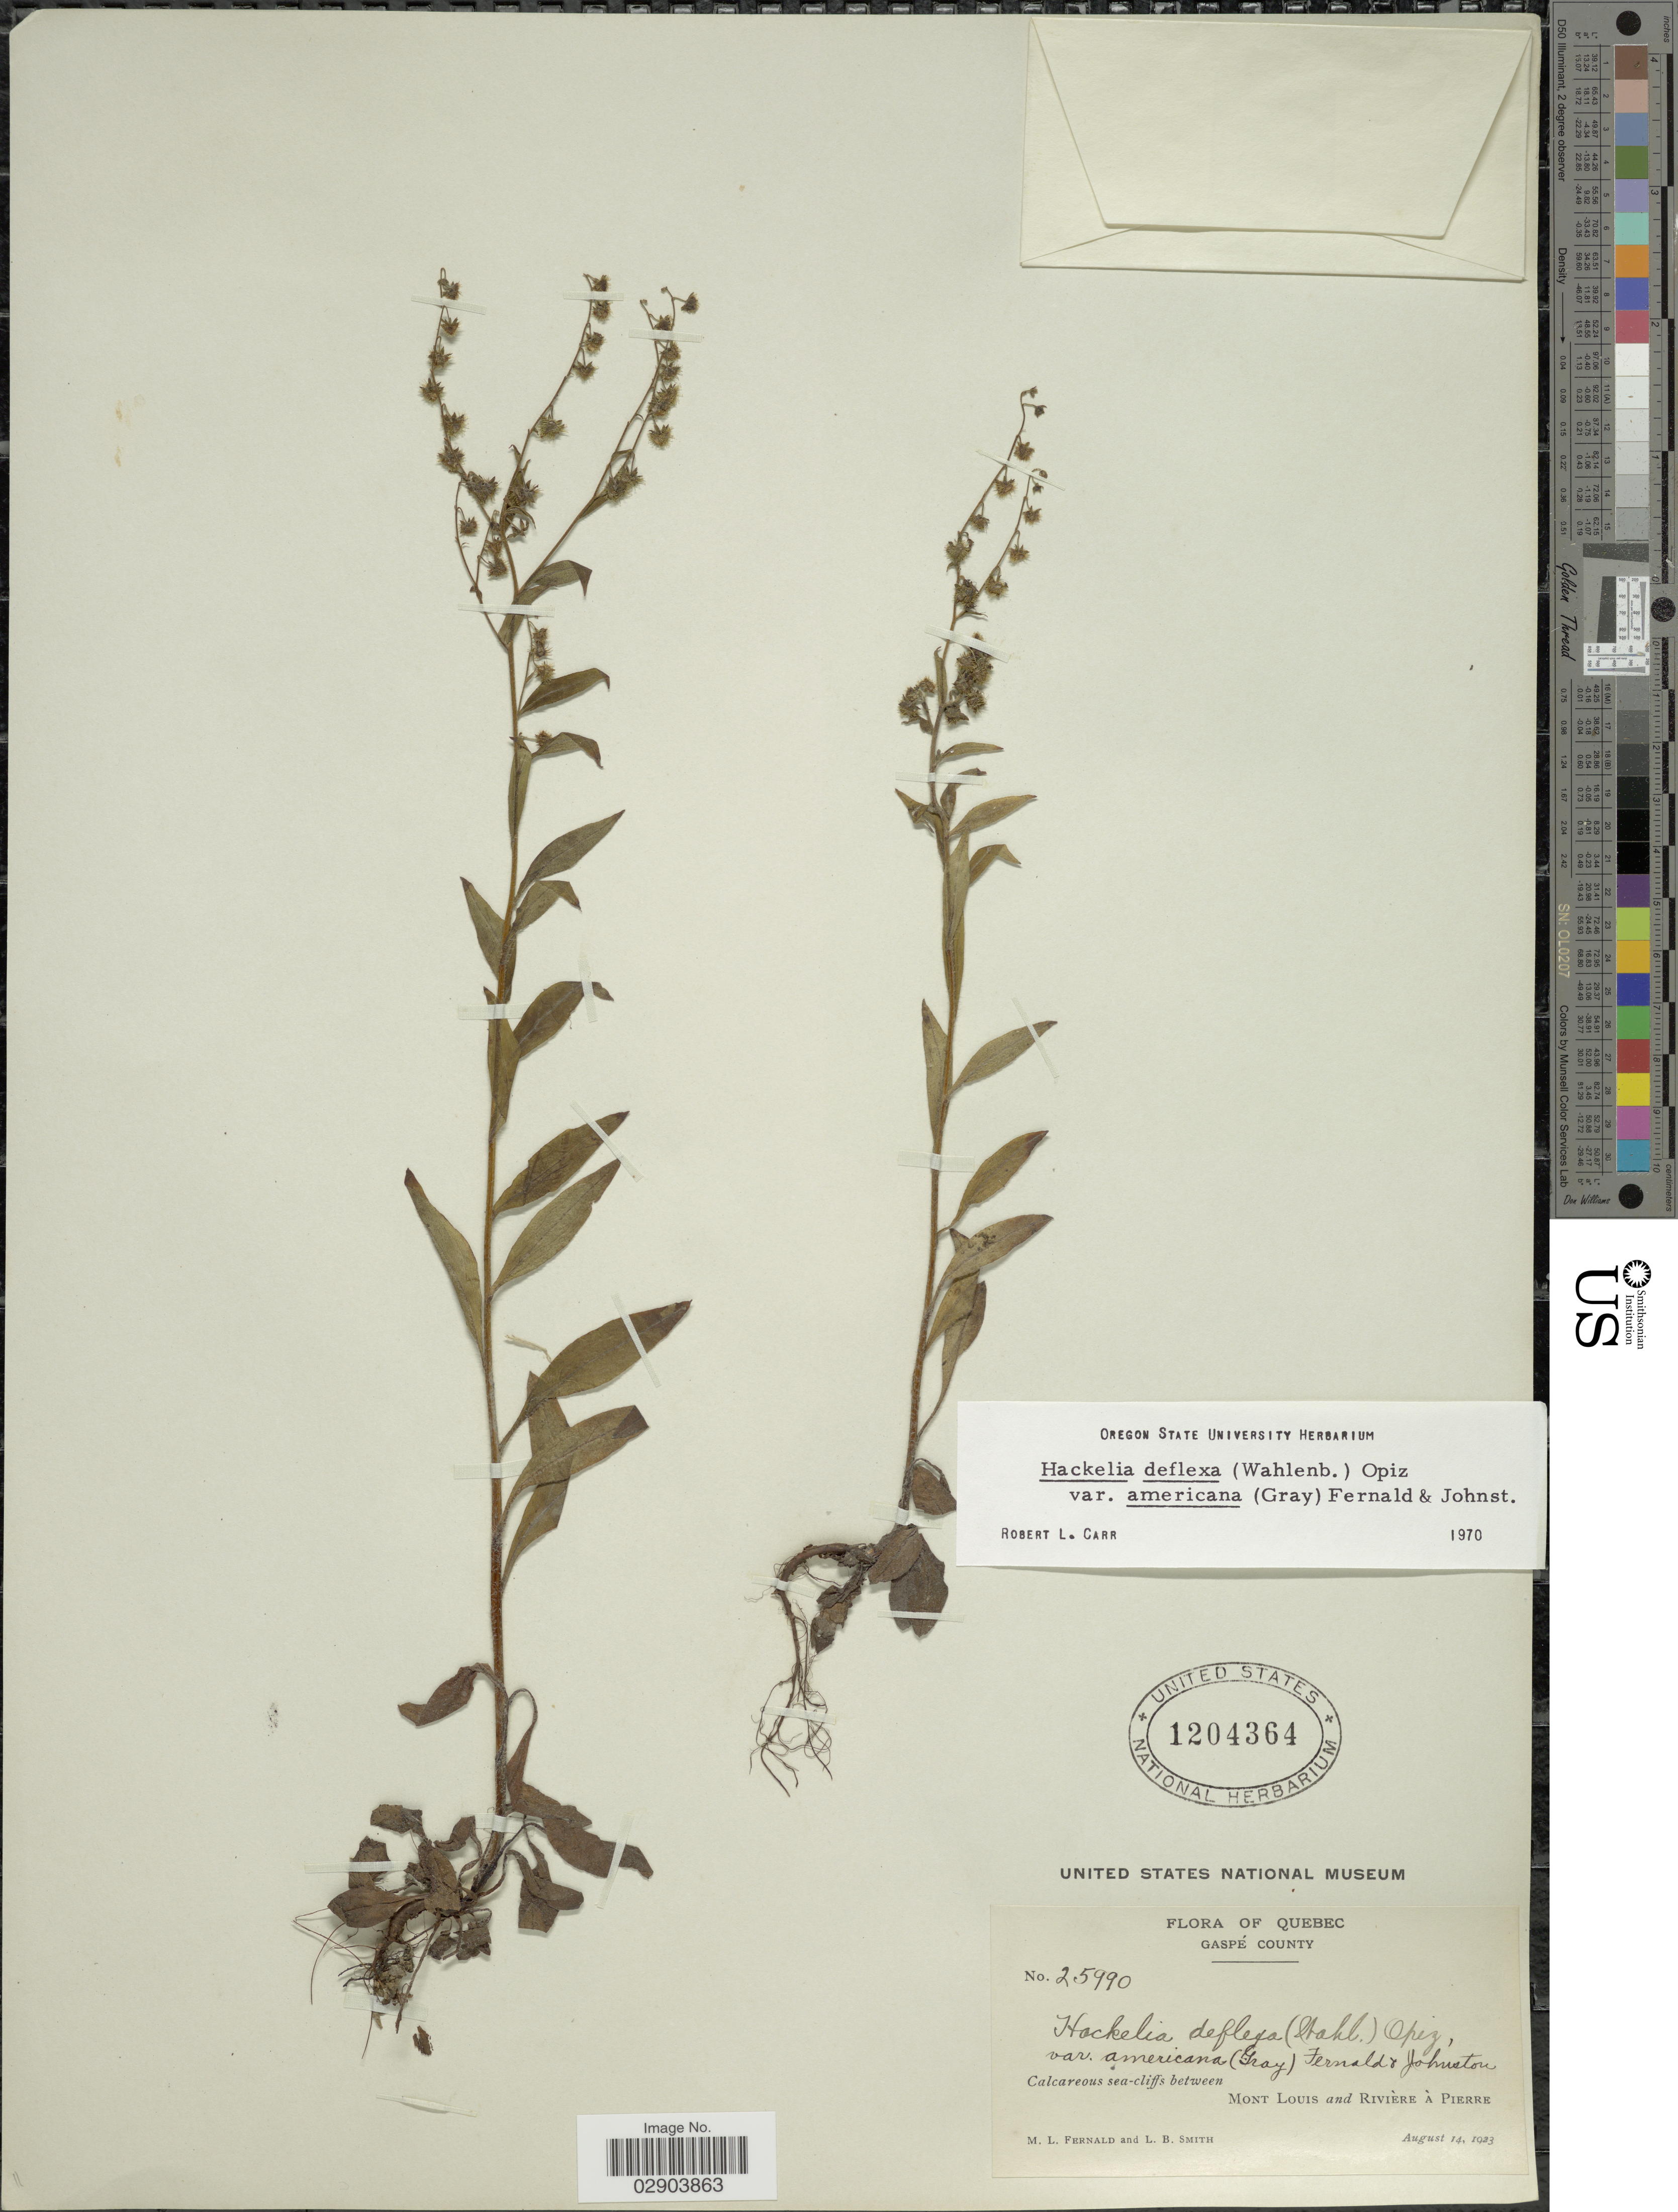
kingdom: Plantae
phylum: Tracheophyta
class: Magnoliopsida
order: Boraginales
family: Boraginaceae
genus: Hackelia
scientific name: Hackelia deflexa var. americana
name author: (A. Gray) Fernald & I.M. Johnst.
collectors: M. L. Fernald & L. Smith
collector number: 25990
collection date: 1923-08-14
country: Canada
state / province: Quebec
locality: Gaspé County, Calcareous sea-cliffs between Mont Louis and Rivière à Pierre.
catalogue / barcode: US 1204364